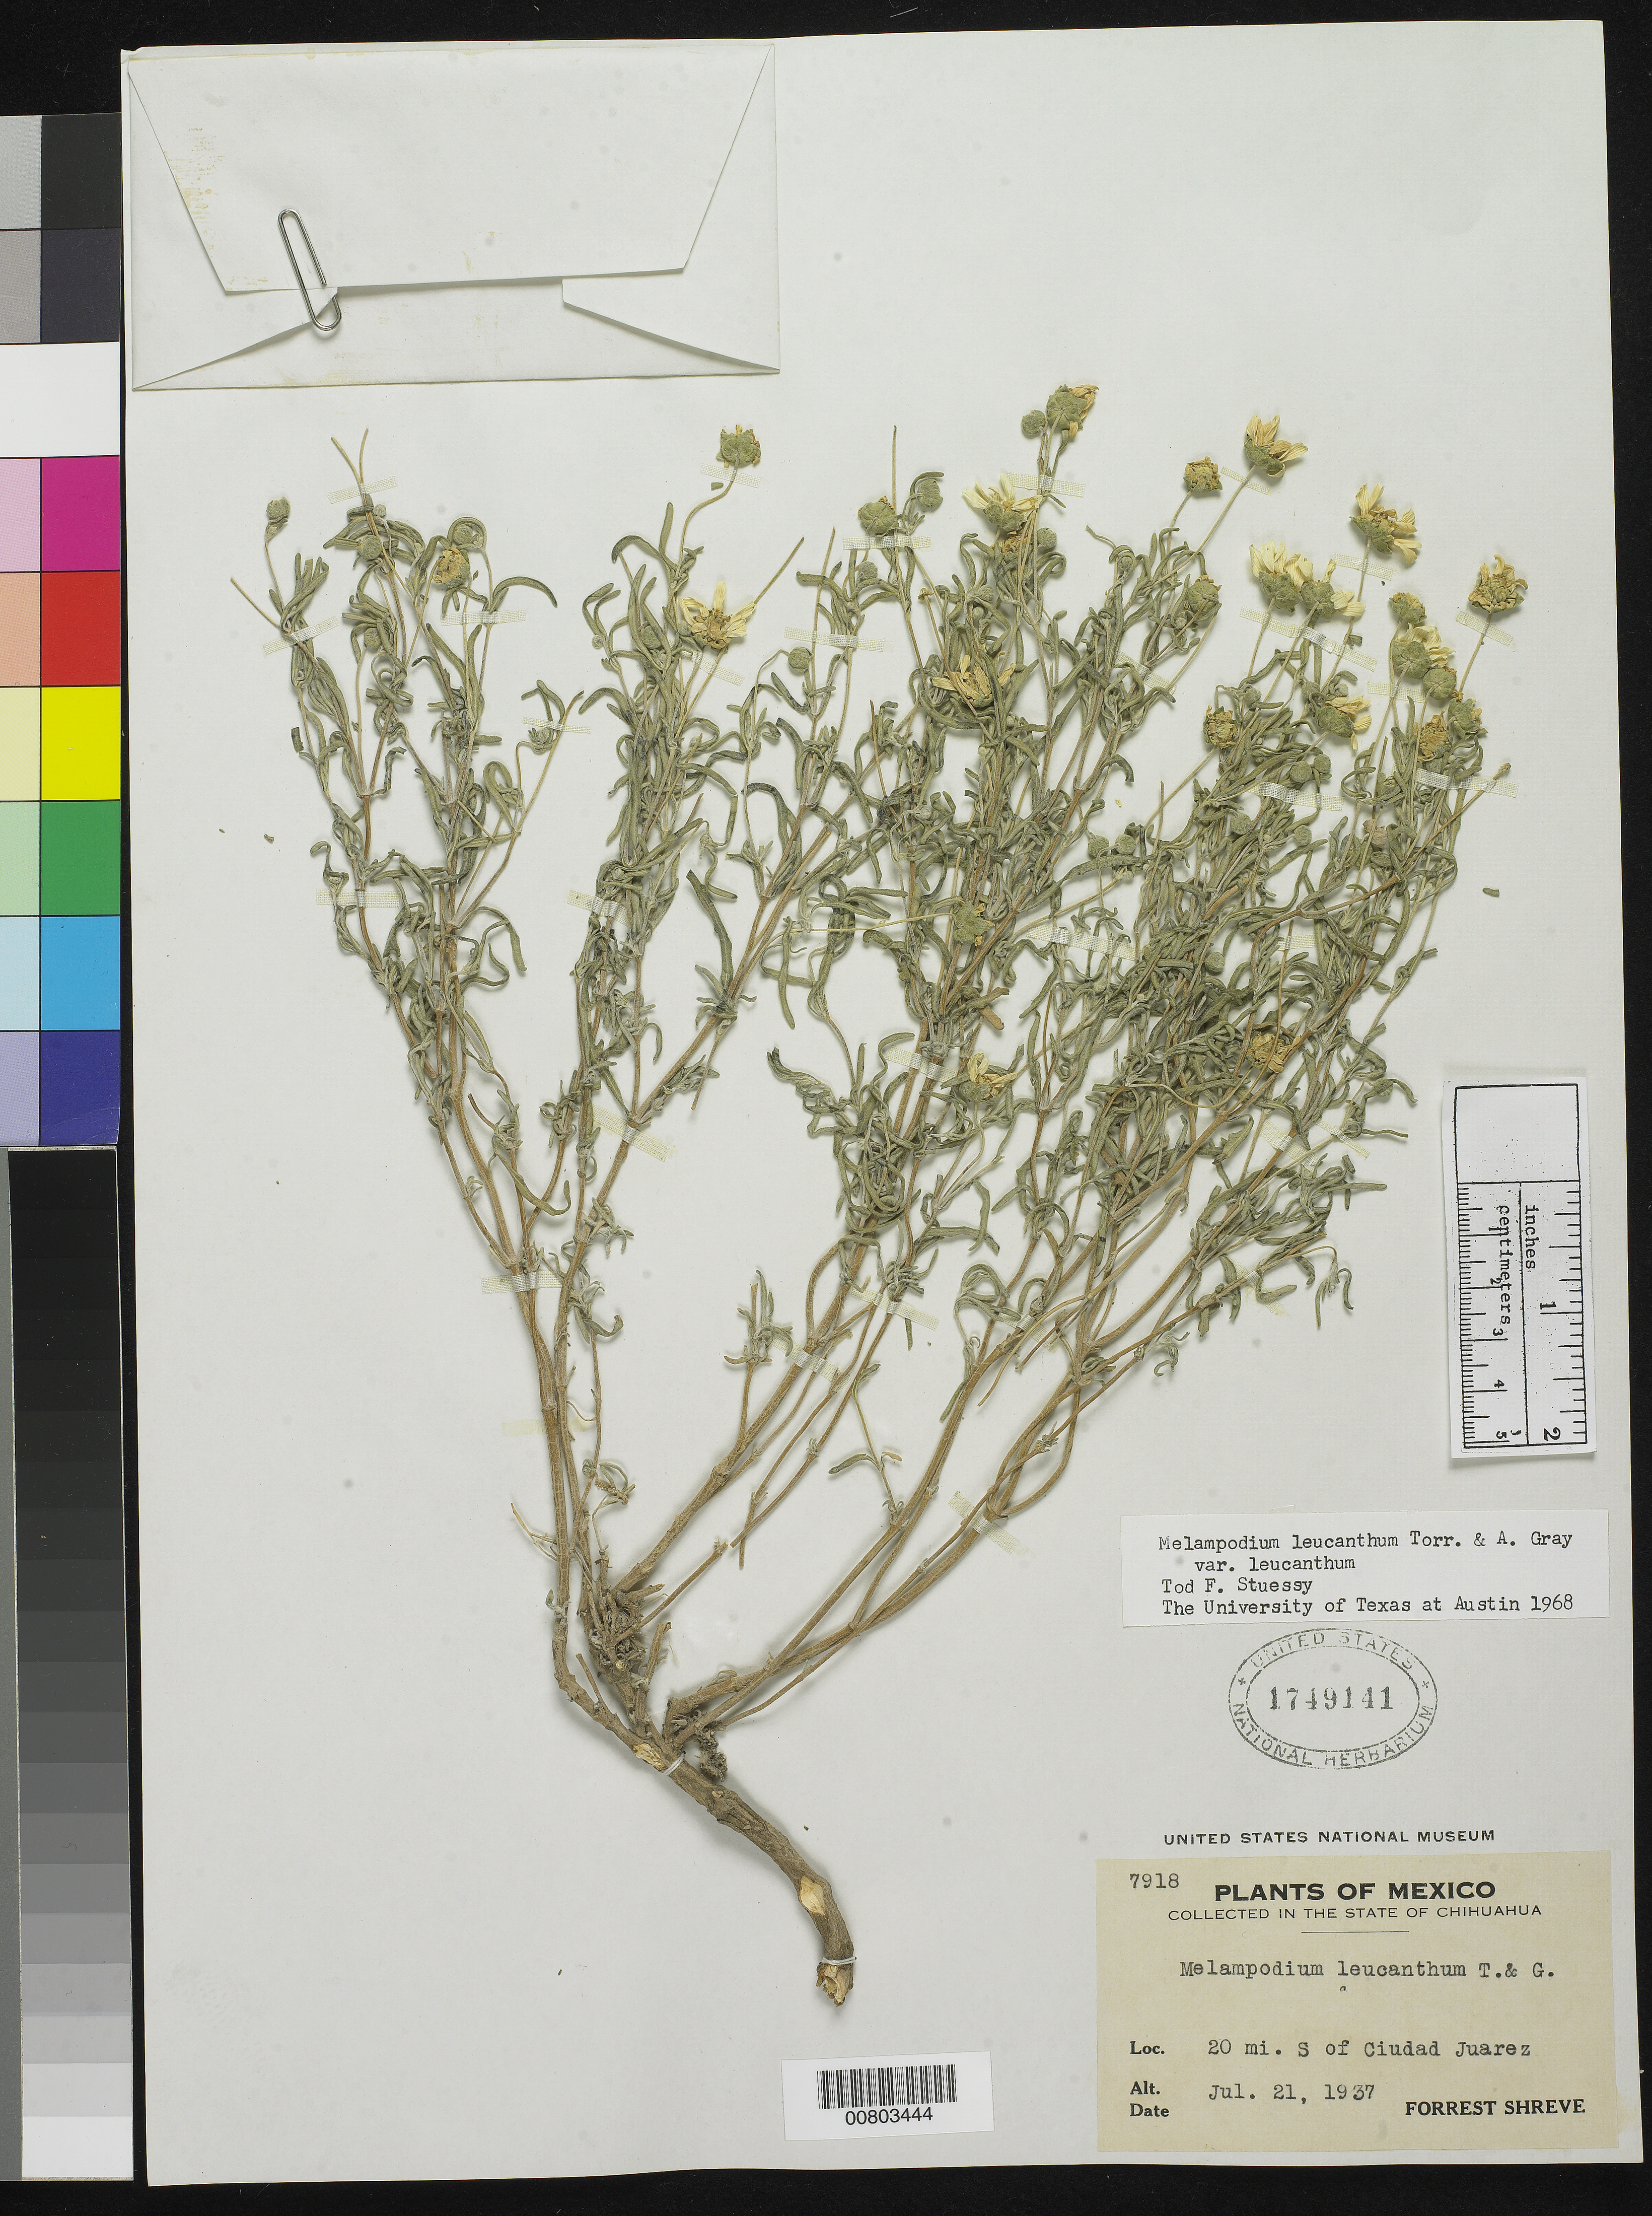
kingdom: Plantae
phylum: Tracheophyta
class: Magnoliopsida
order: Asterales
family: Asteraceae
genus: Melampodium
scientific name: Melampodium leucanthum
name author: Torr. & A. Gray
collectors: F. Shreve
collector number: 7918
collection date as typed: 21 Jul 1937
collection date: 1937-07-21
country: Mexico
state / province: Chihuahua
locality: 20 mi. S of Ciudad Juarez, Chihuahua.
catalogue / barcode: US 1749141